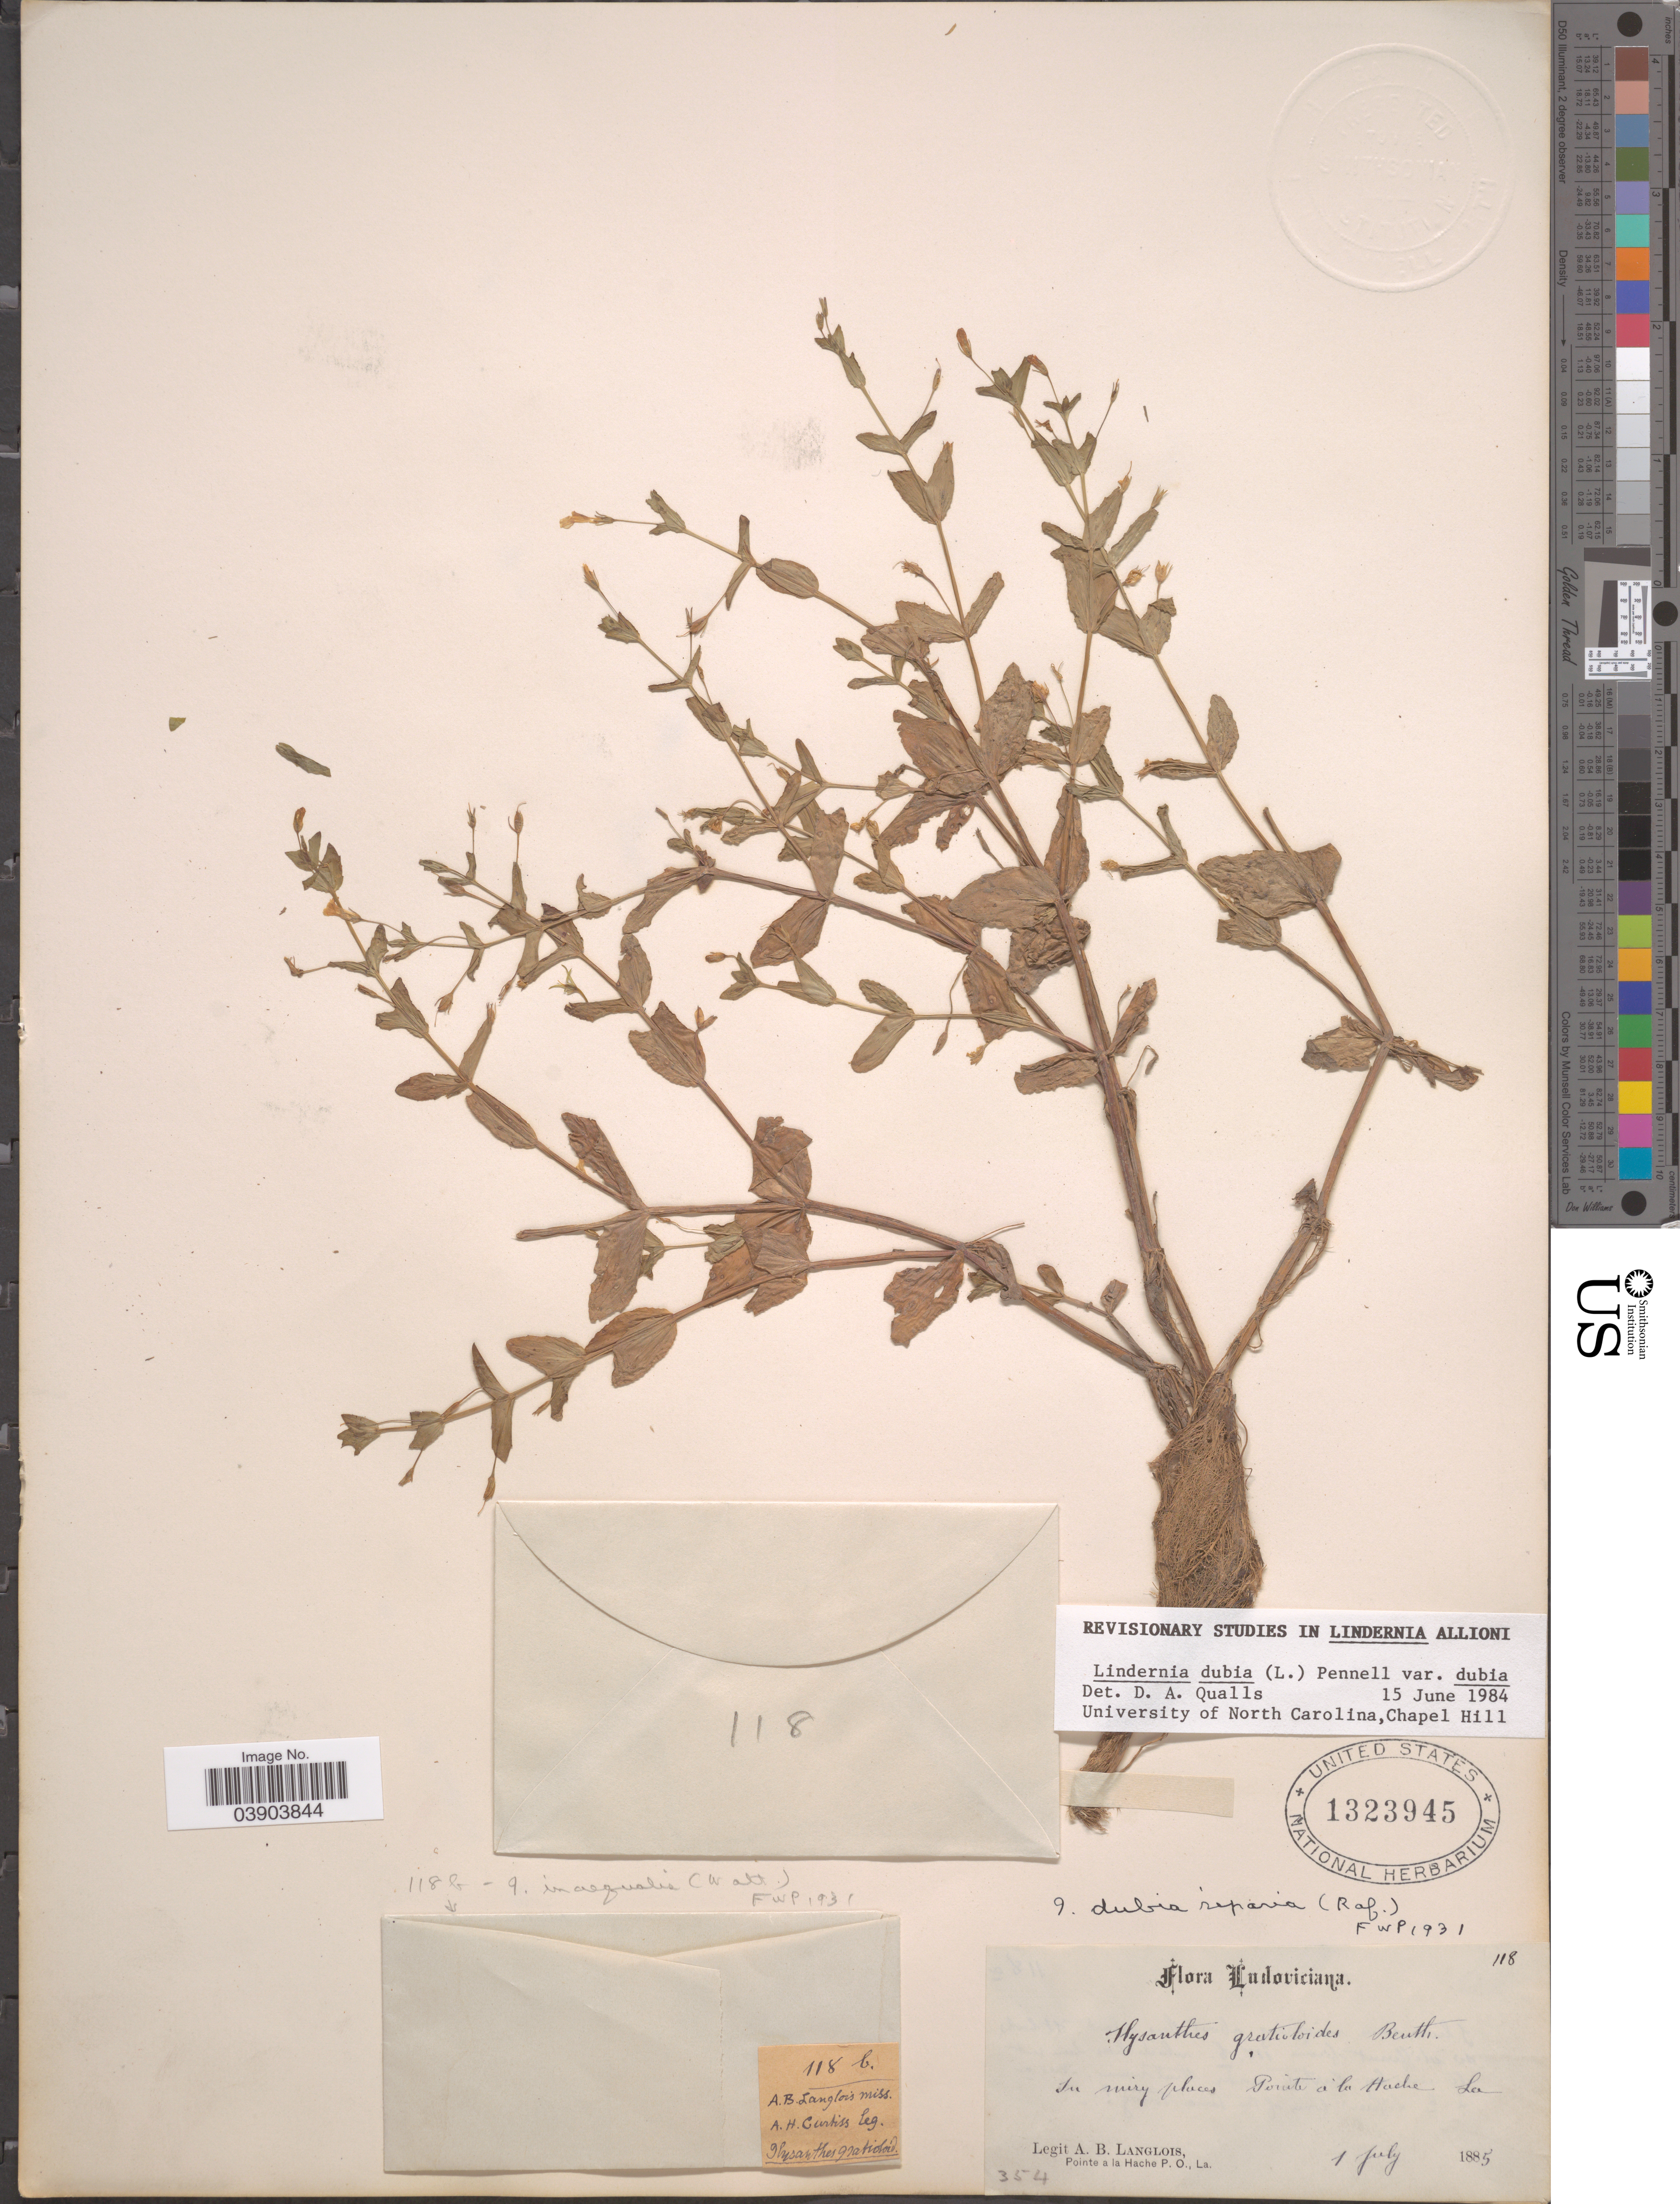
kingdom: Plantae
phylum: Tracheophyta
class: Magnoliopsida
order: Lamiales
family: Linderniaceae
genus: Lindernia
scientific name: Lindernia dubia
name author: (L.) Pennell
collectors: A. Langlois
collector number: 118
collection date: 1885-07-01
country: United States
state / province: Louisiana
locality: Ludoviciana. Pointe à la Hache.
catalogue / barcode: US 1323945